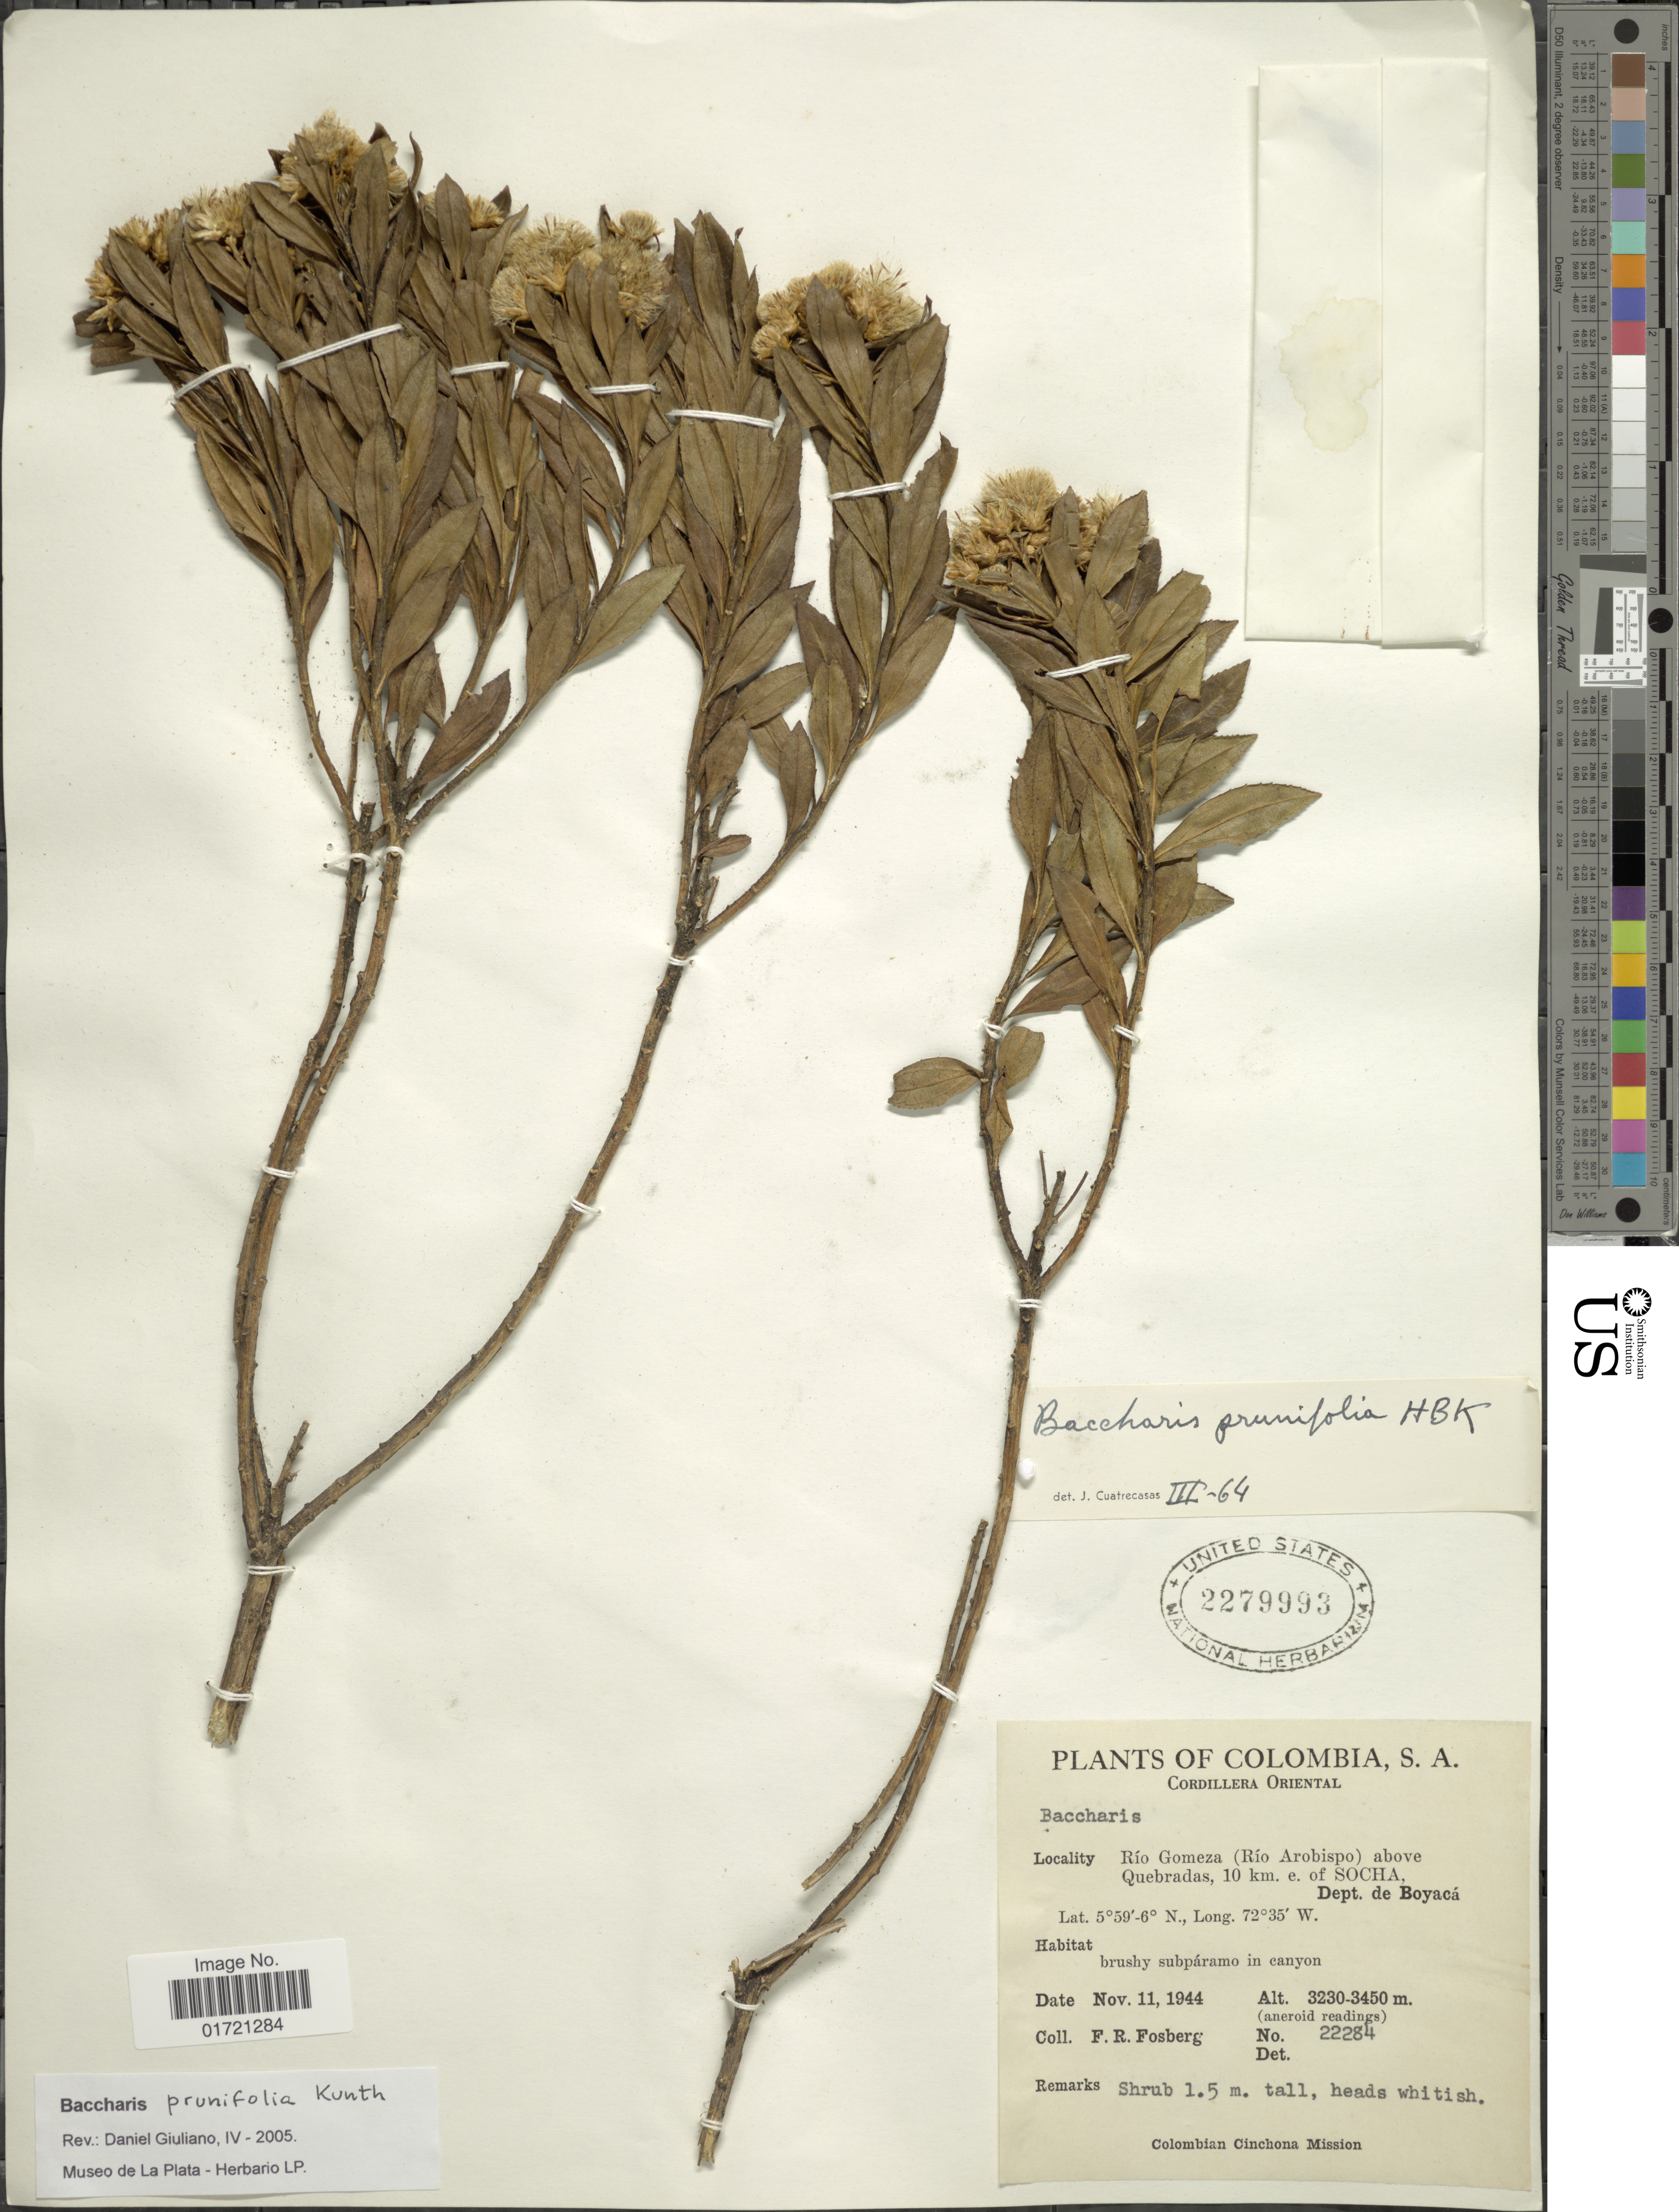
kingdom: Plantae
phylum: Tracheophyta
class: Magnoliopsida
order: Asterales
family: Asteraceae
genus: Baccharis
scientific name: Baccharis prunifolia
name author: Kunth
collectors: F. R. Fosberg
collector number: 22284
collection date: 1944-11-11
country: Colombia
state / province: Boyacá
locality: Cordillera Oriental. Río Gomeza (Río Arobispo) above Quebradas, 10 km. e. of Socha, Dept. de Boyacá.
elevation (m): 3230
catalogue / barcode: US 2279993